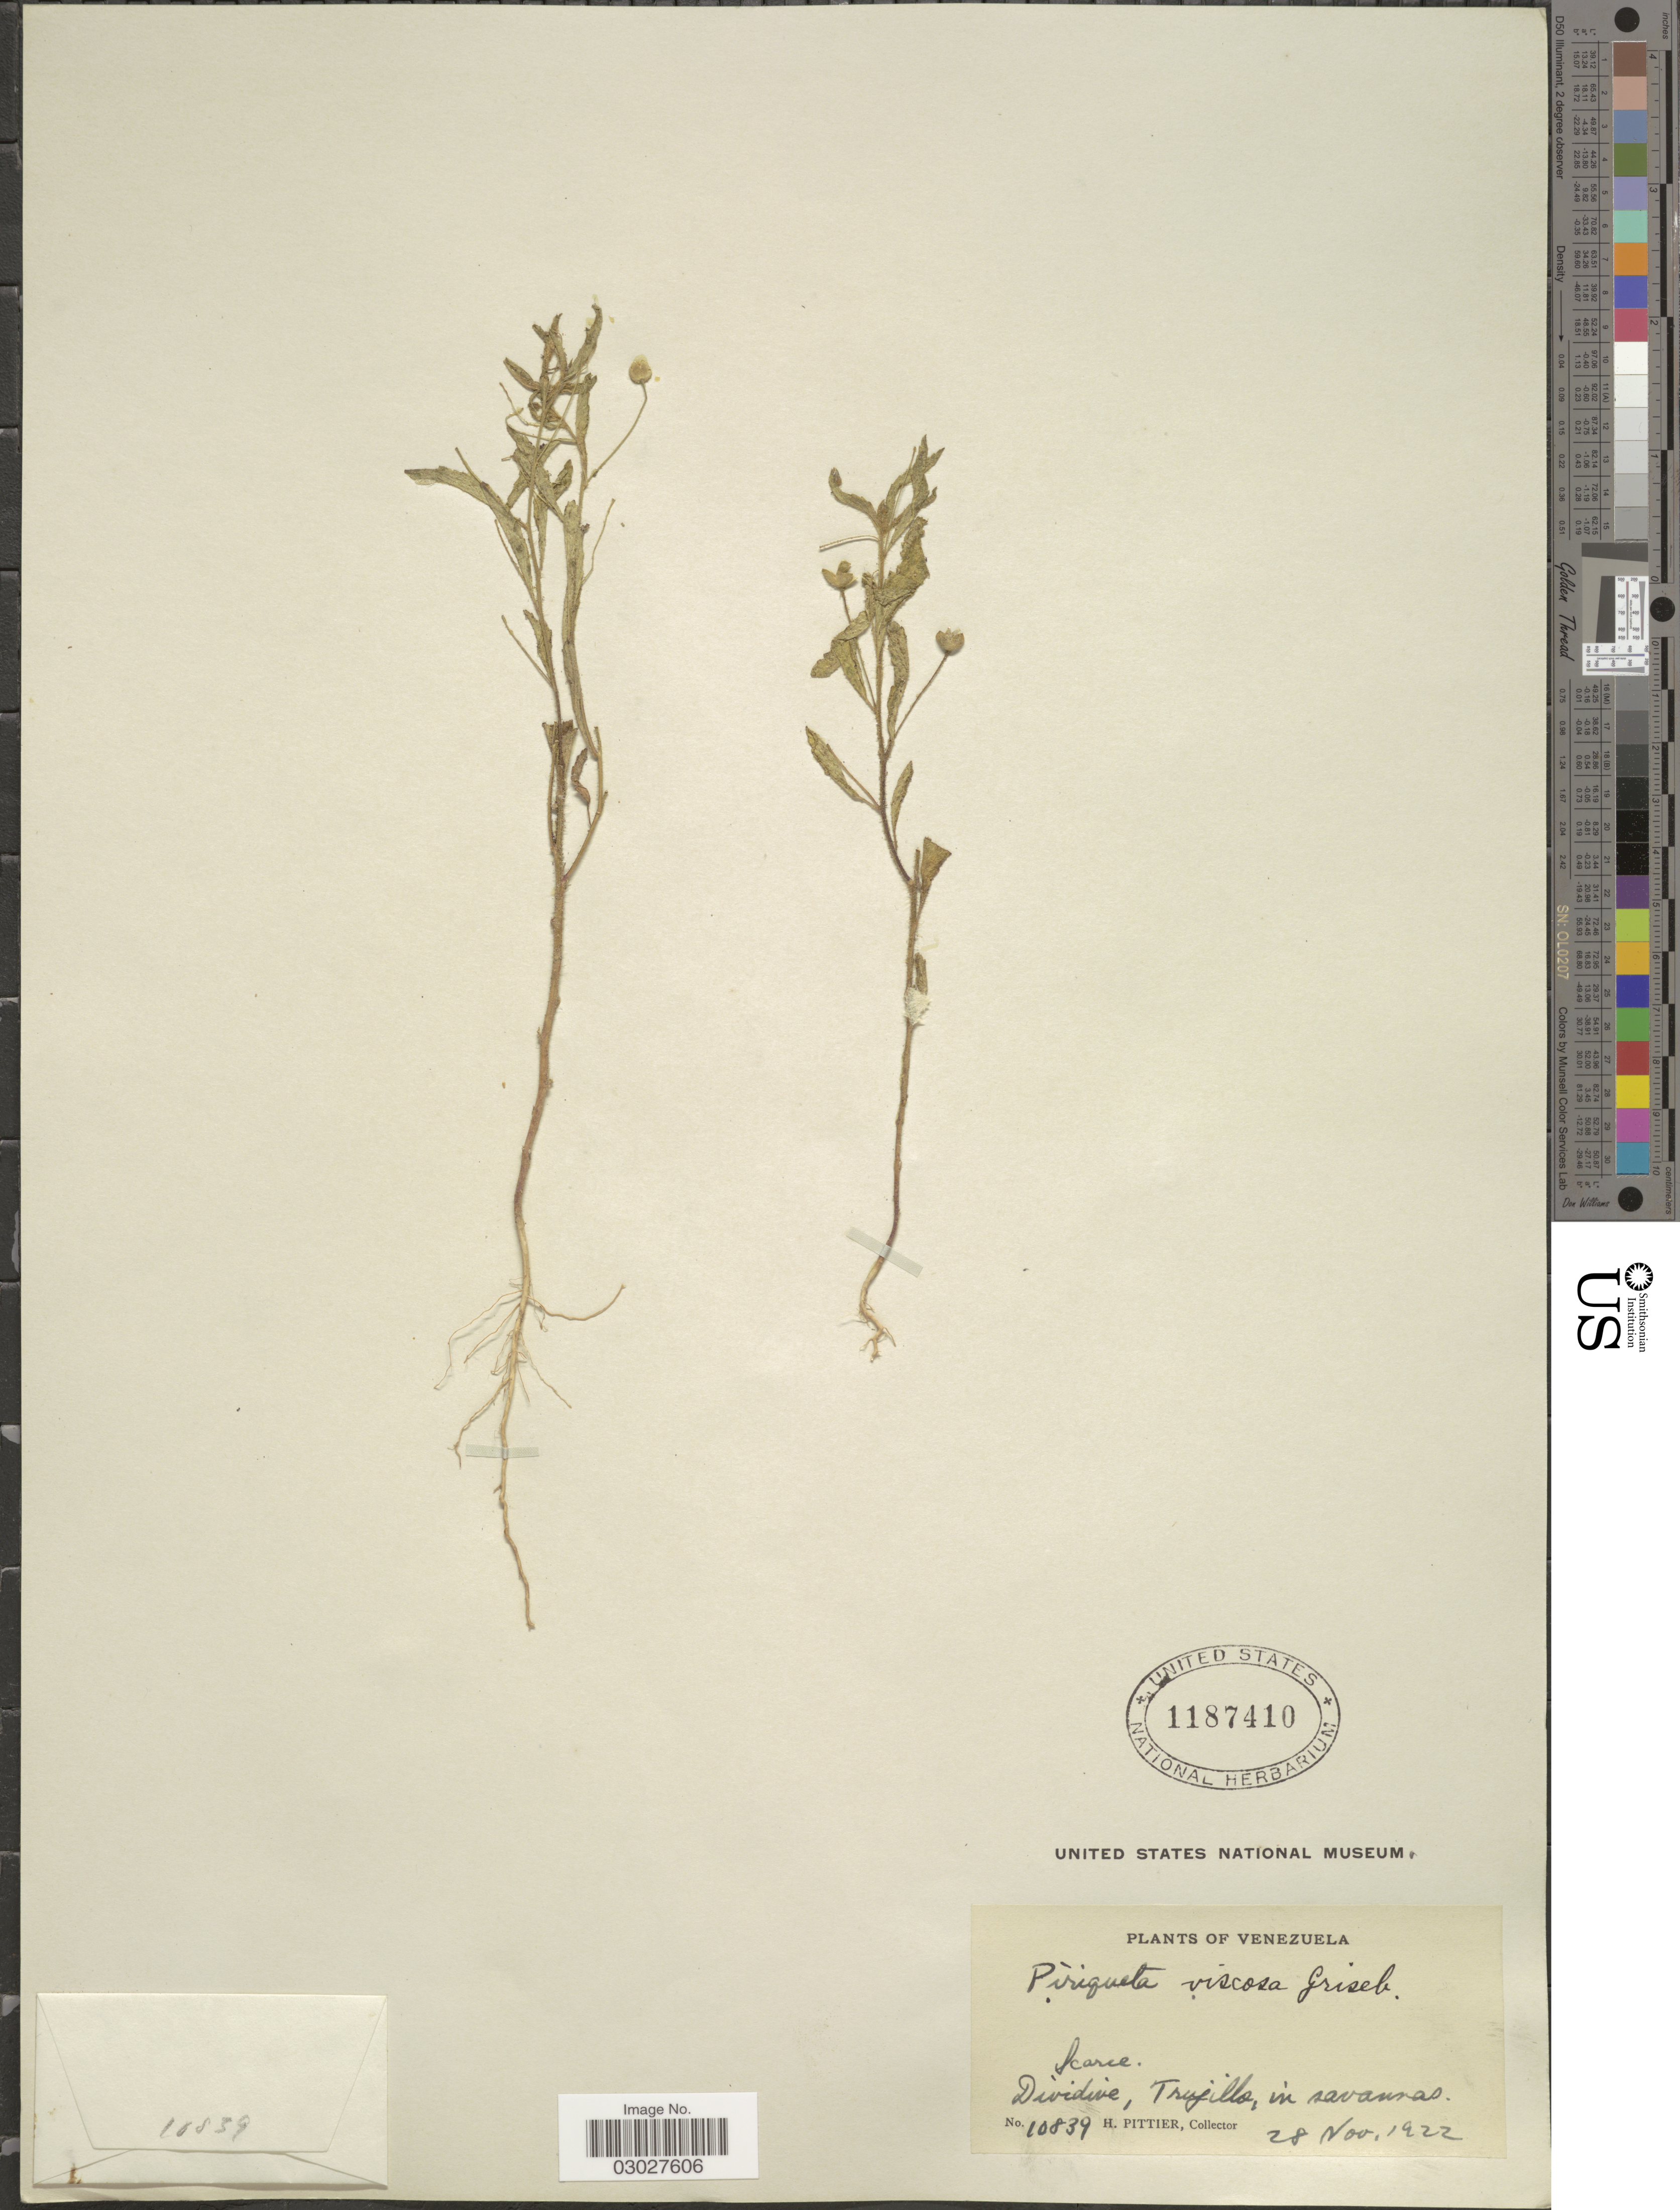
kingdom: Plantae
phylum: Tracheophyta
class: Magnoliopsida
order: Malpighiales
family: Turneraceae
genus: Piriqueta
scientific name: Piriqueta viscosa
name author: Griseb.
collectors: H. F. Pittier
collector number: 10839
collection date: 1922-11-28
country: Venezuela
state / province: Trujillo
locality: Dividive.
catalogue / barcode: US 1187410